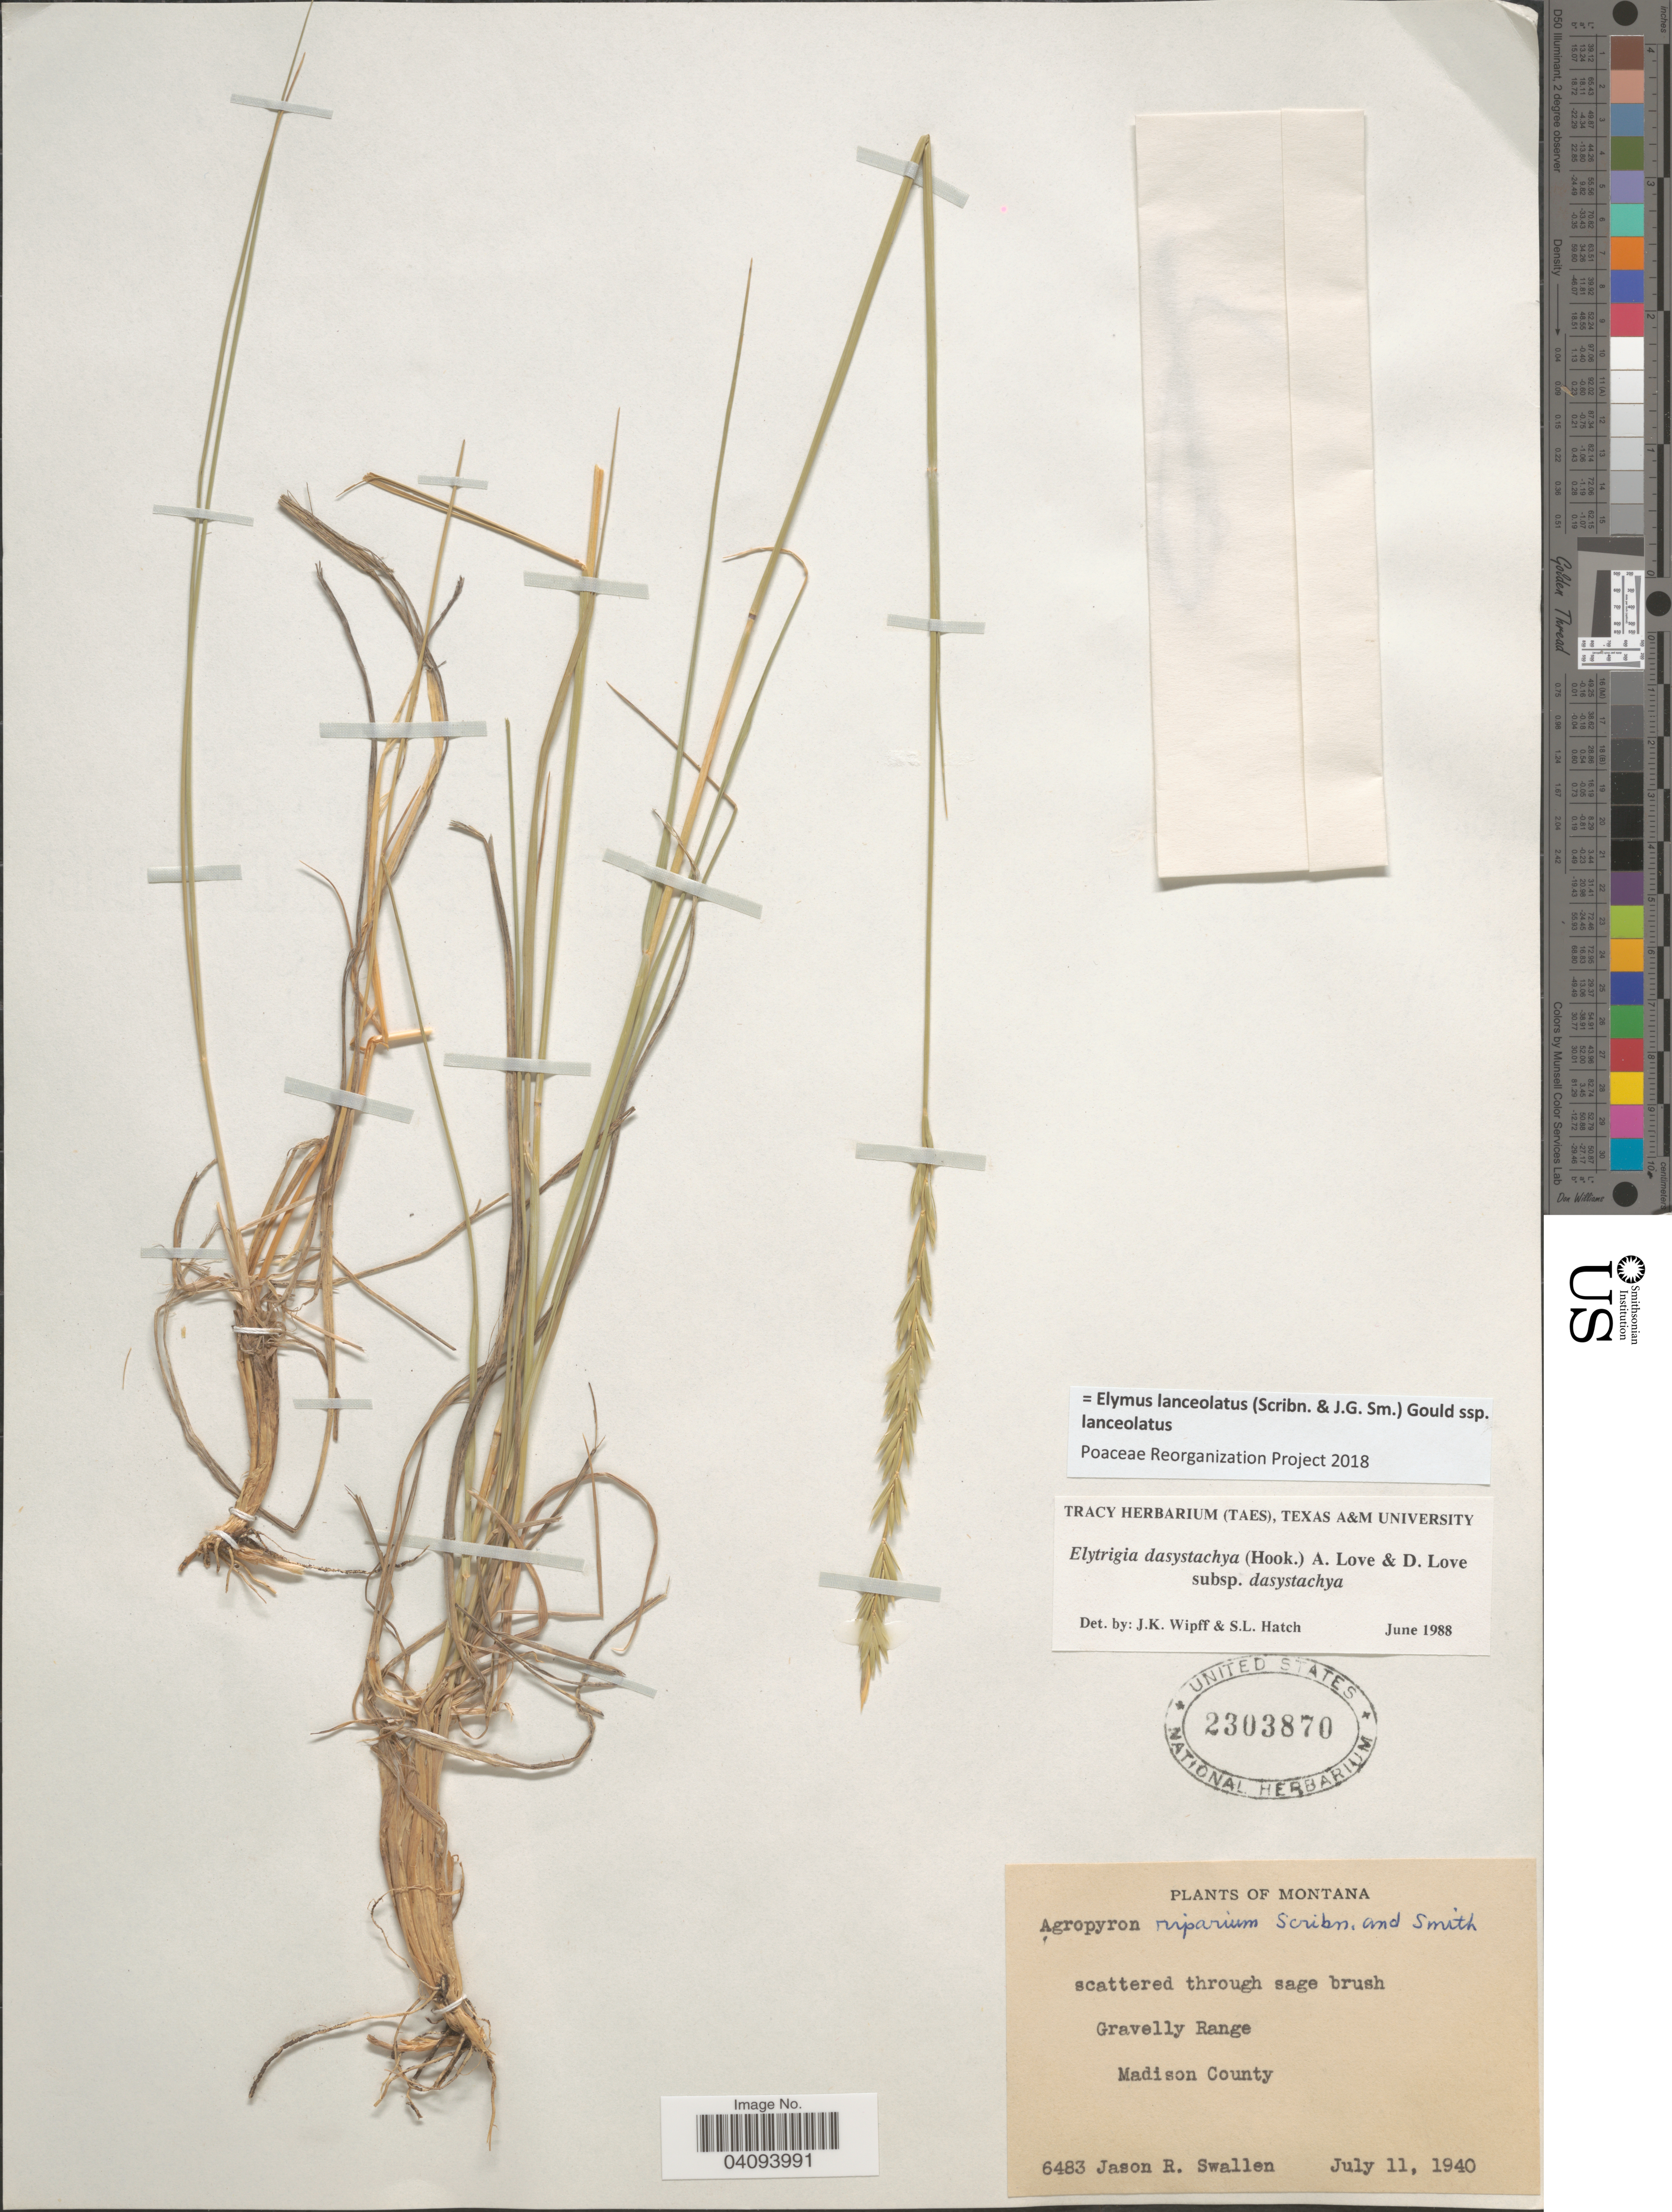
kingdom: Plantae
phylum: Tracheophyta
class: Liliopsida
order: Poales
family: Poaceae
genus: Elymus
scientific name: Elymus lanceolatus subsp. lanceolatus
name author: (Scribn. & J.G. Sm.) Gould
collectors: J. R. Swallen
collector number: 6483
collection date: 1940-07-11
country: United States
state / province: Montana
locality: Gravelly Range. Madison County.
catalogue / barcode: US 2303870